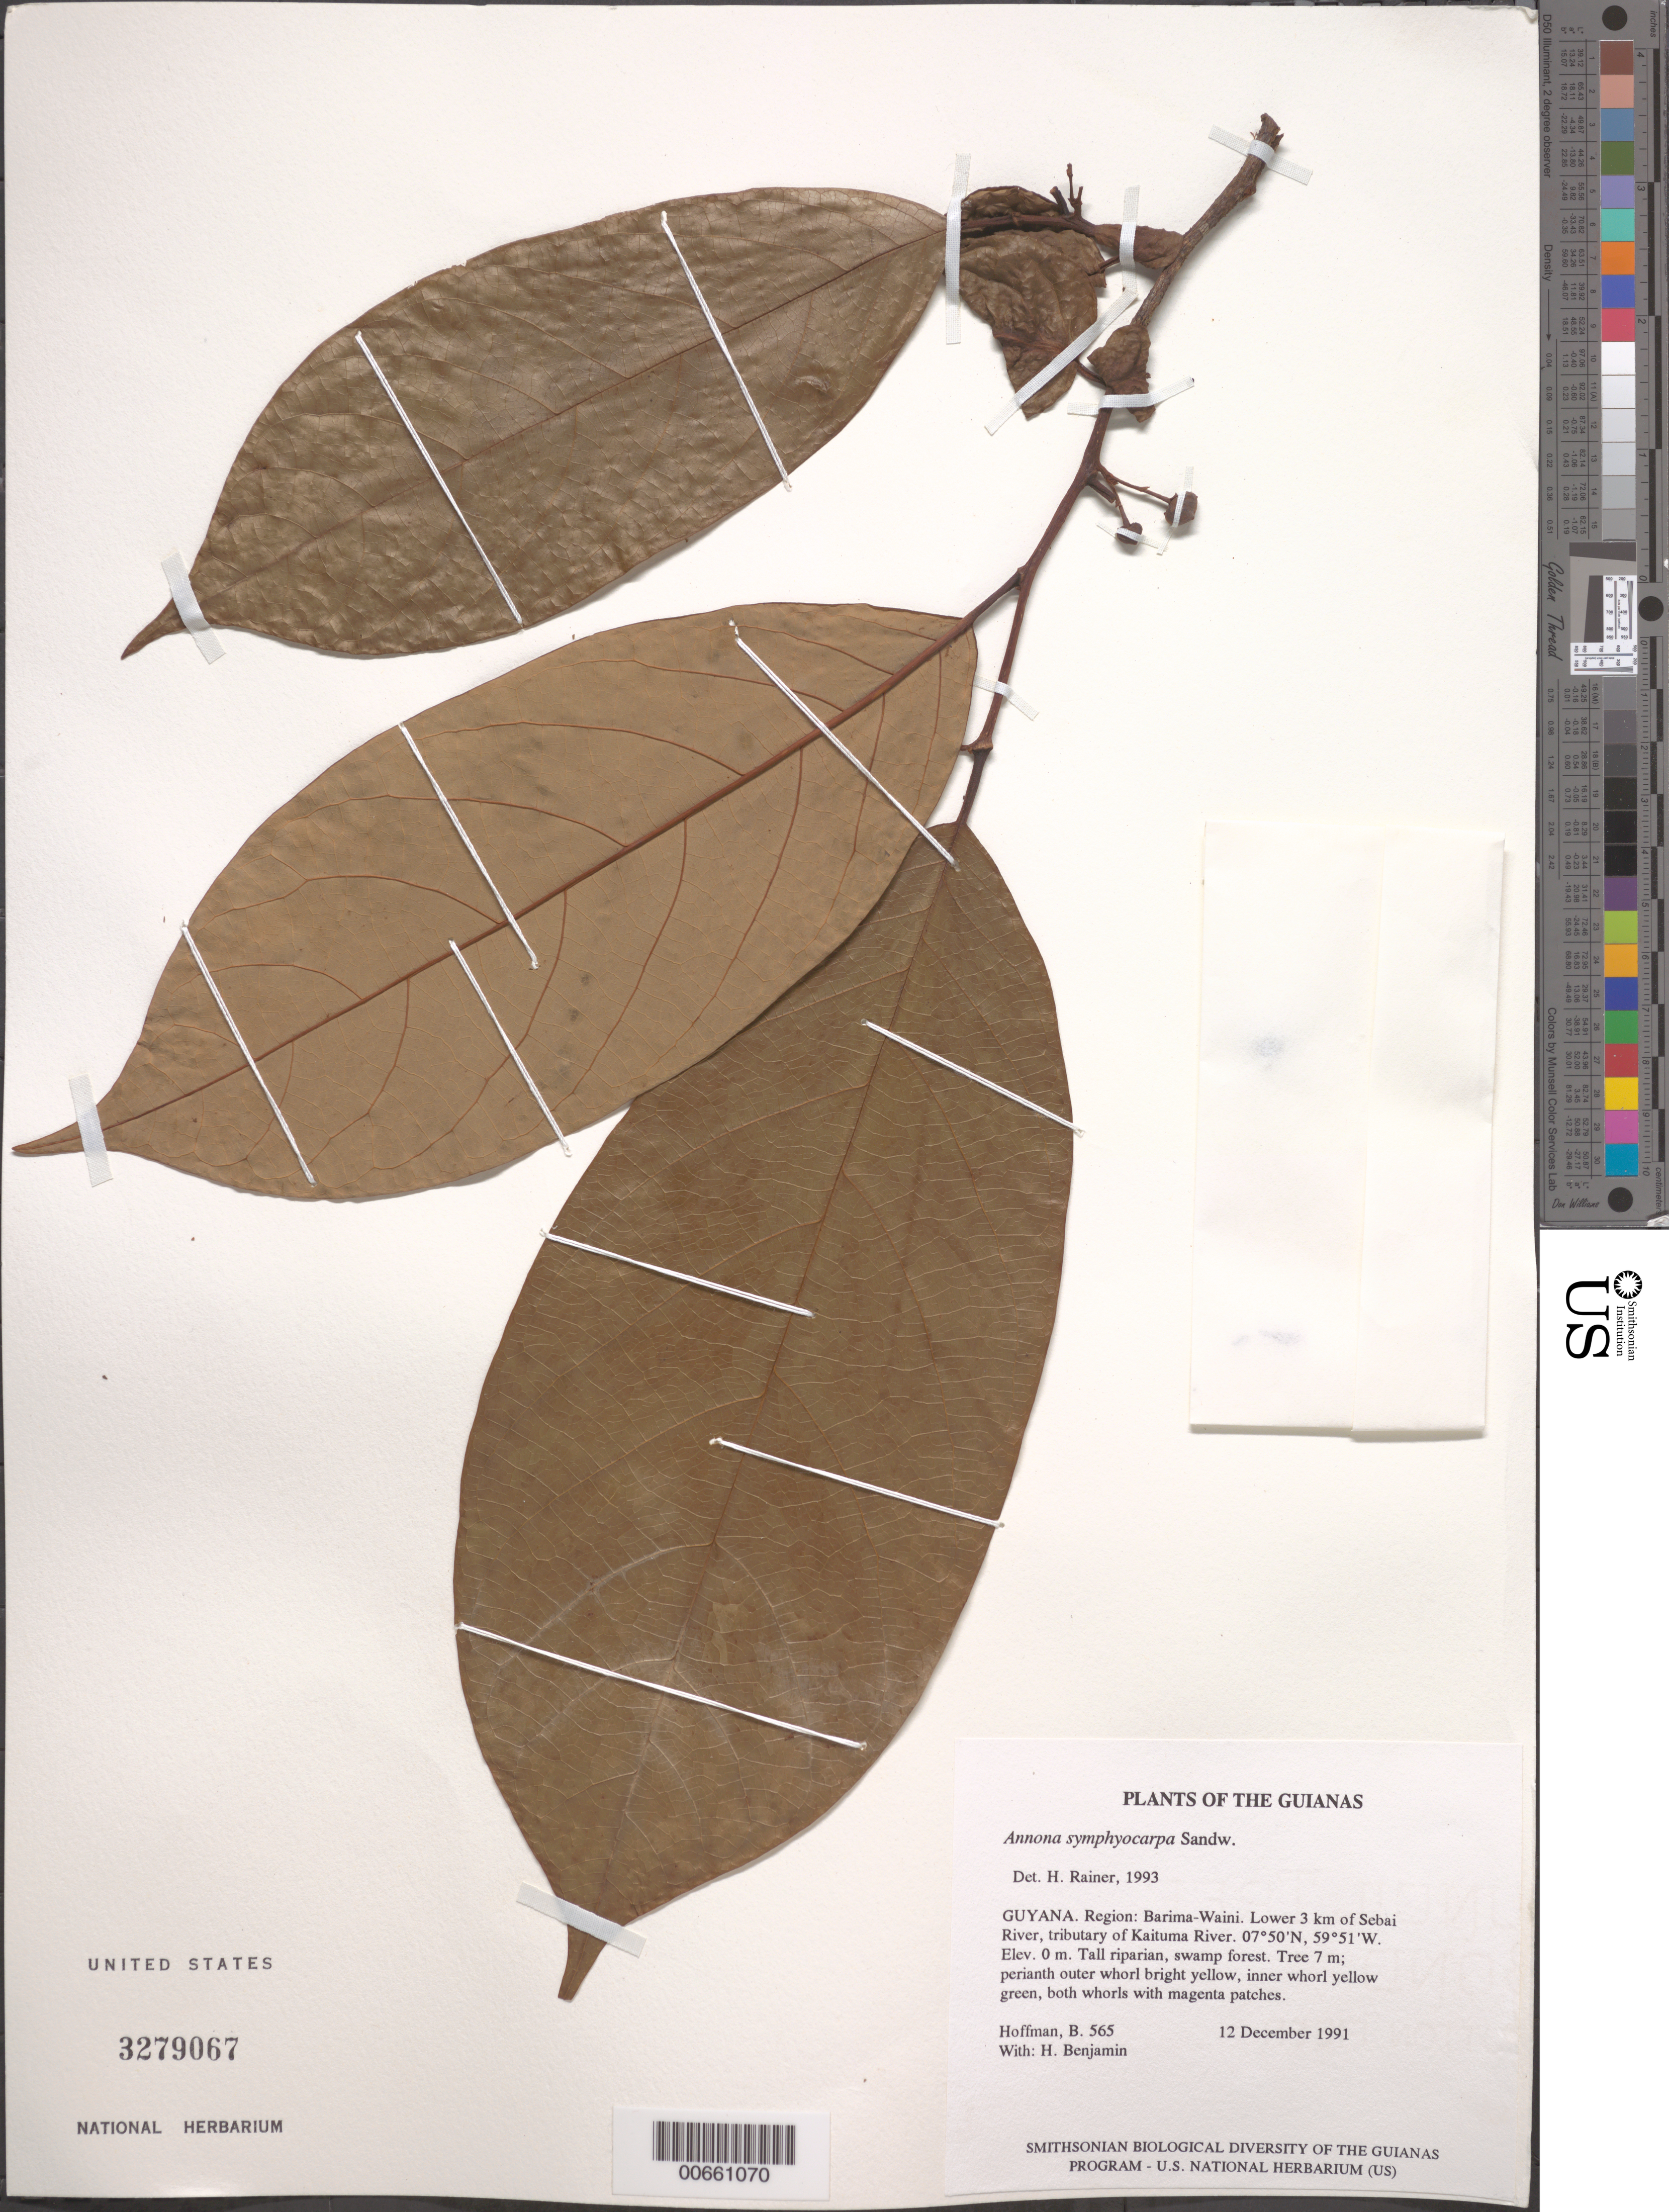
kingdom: Plantae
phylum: Tracheophyta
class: Magnoliopsida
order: Magnoliales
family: Annonaceae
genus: Annona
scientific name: Annona symphyocarpa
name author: Sandwith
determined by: Rainer, H.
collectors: B. Hoffman & H. Benjamin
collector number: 565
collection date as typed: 12 December 1991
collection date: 1991-12-12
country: Guyana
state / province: Barima-Waini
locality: Lower 3 km of Sebai River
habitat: Tall riparian, swamp forest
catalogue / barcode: US 3279067